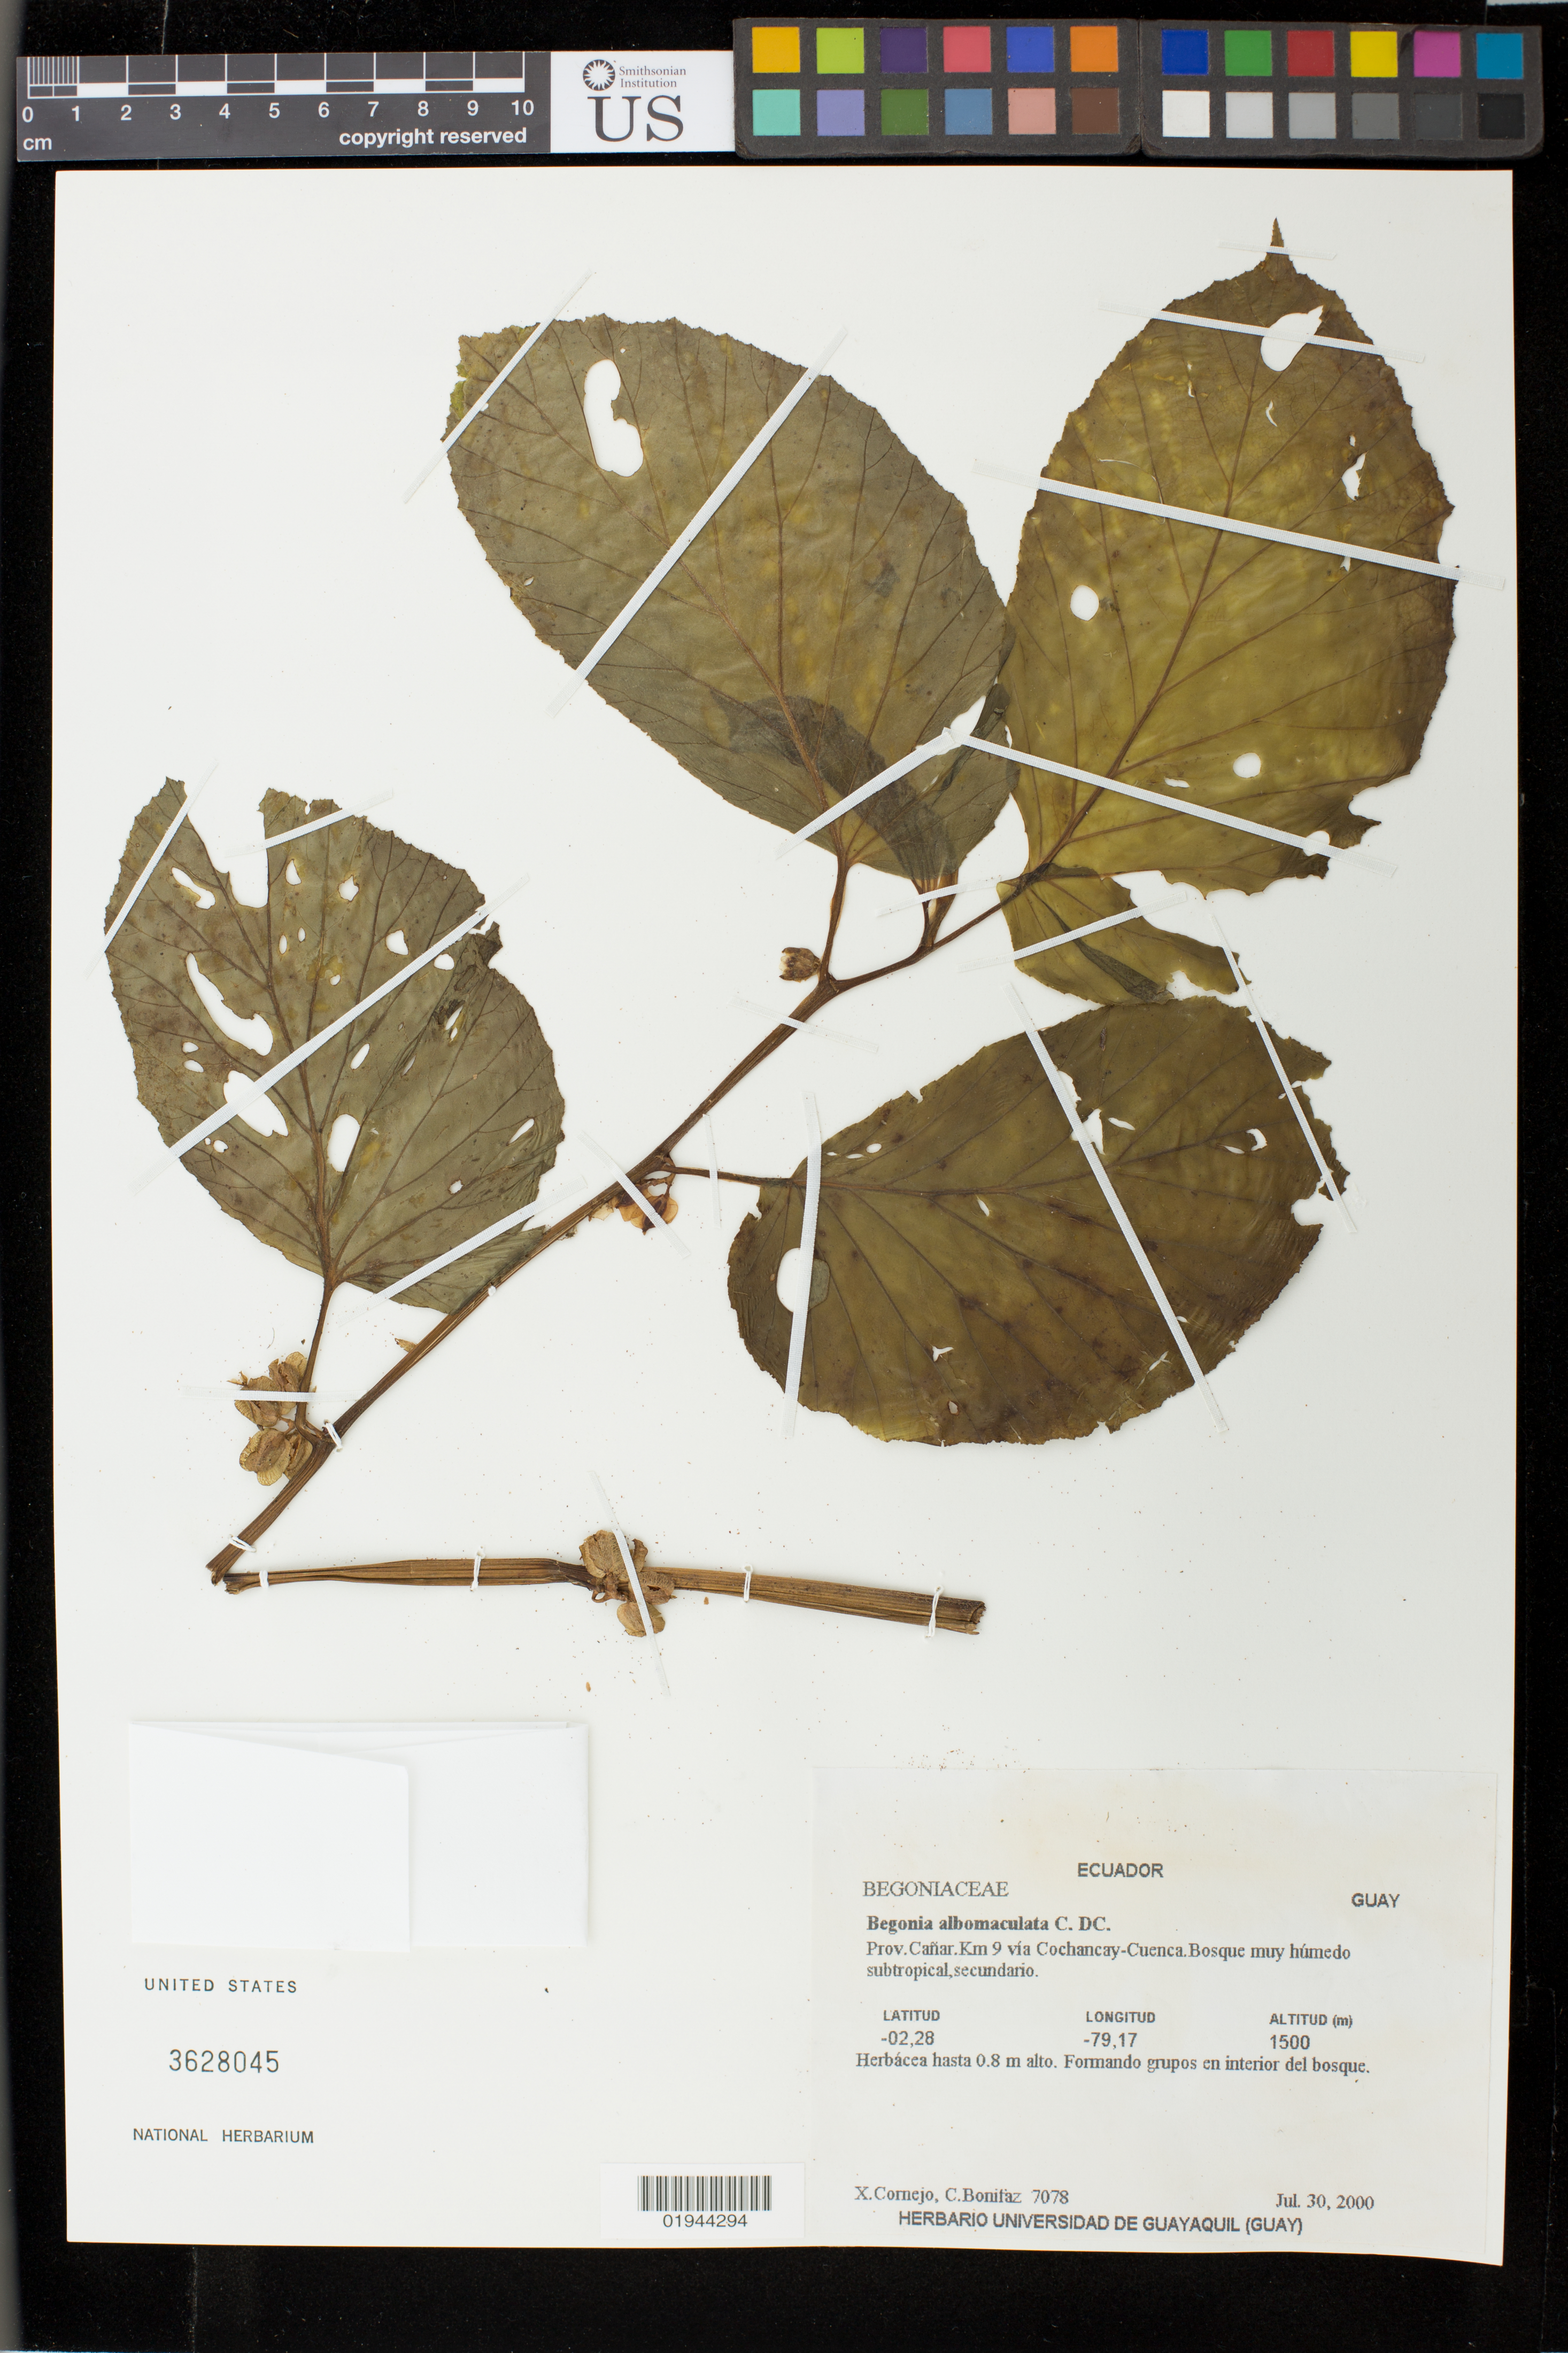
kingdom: Plantae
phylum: Tracheophyta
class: Magnoliopsida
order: Cucurbitales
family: Begoniaceae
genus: Begonia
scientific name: Begonia albomaculata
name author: C. DC.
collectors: X. F. Cornejo & C. Bonitáz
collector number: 7078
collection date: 2000-07-30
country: Ecuador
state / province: Cañar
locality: Km 9 via Cochancay-Cuenca.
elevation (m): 1500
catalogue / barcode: US 3628045